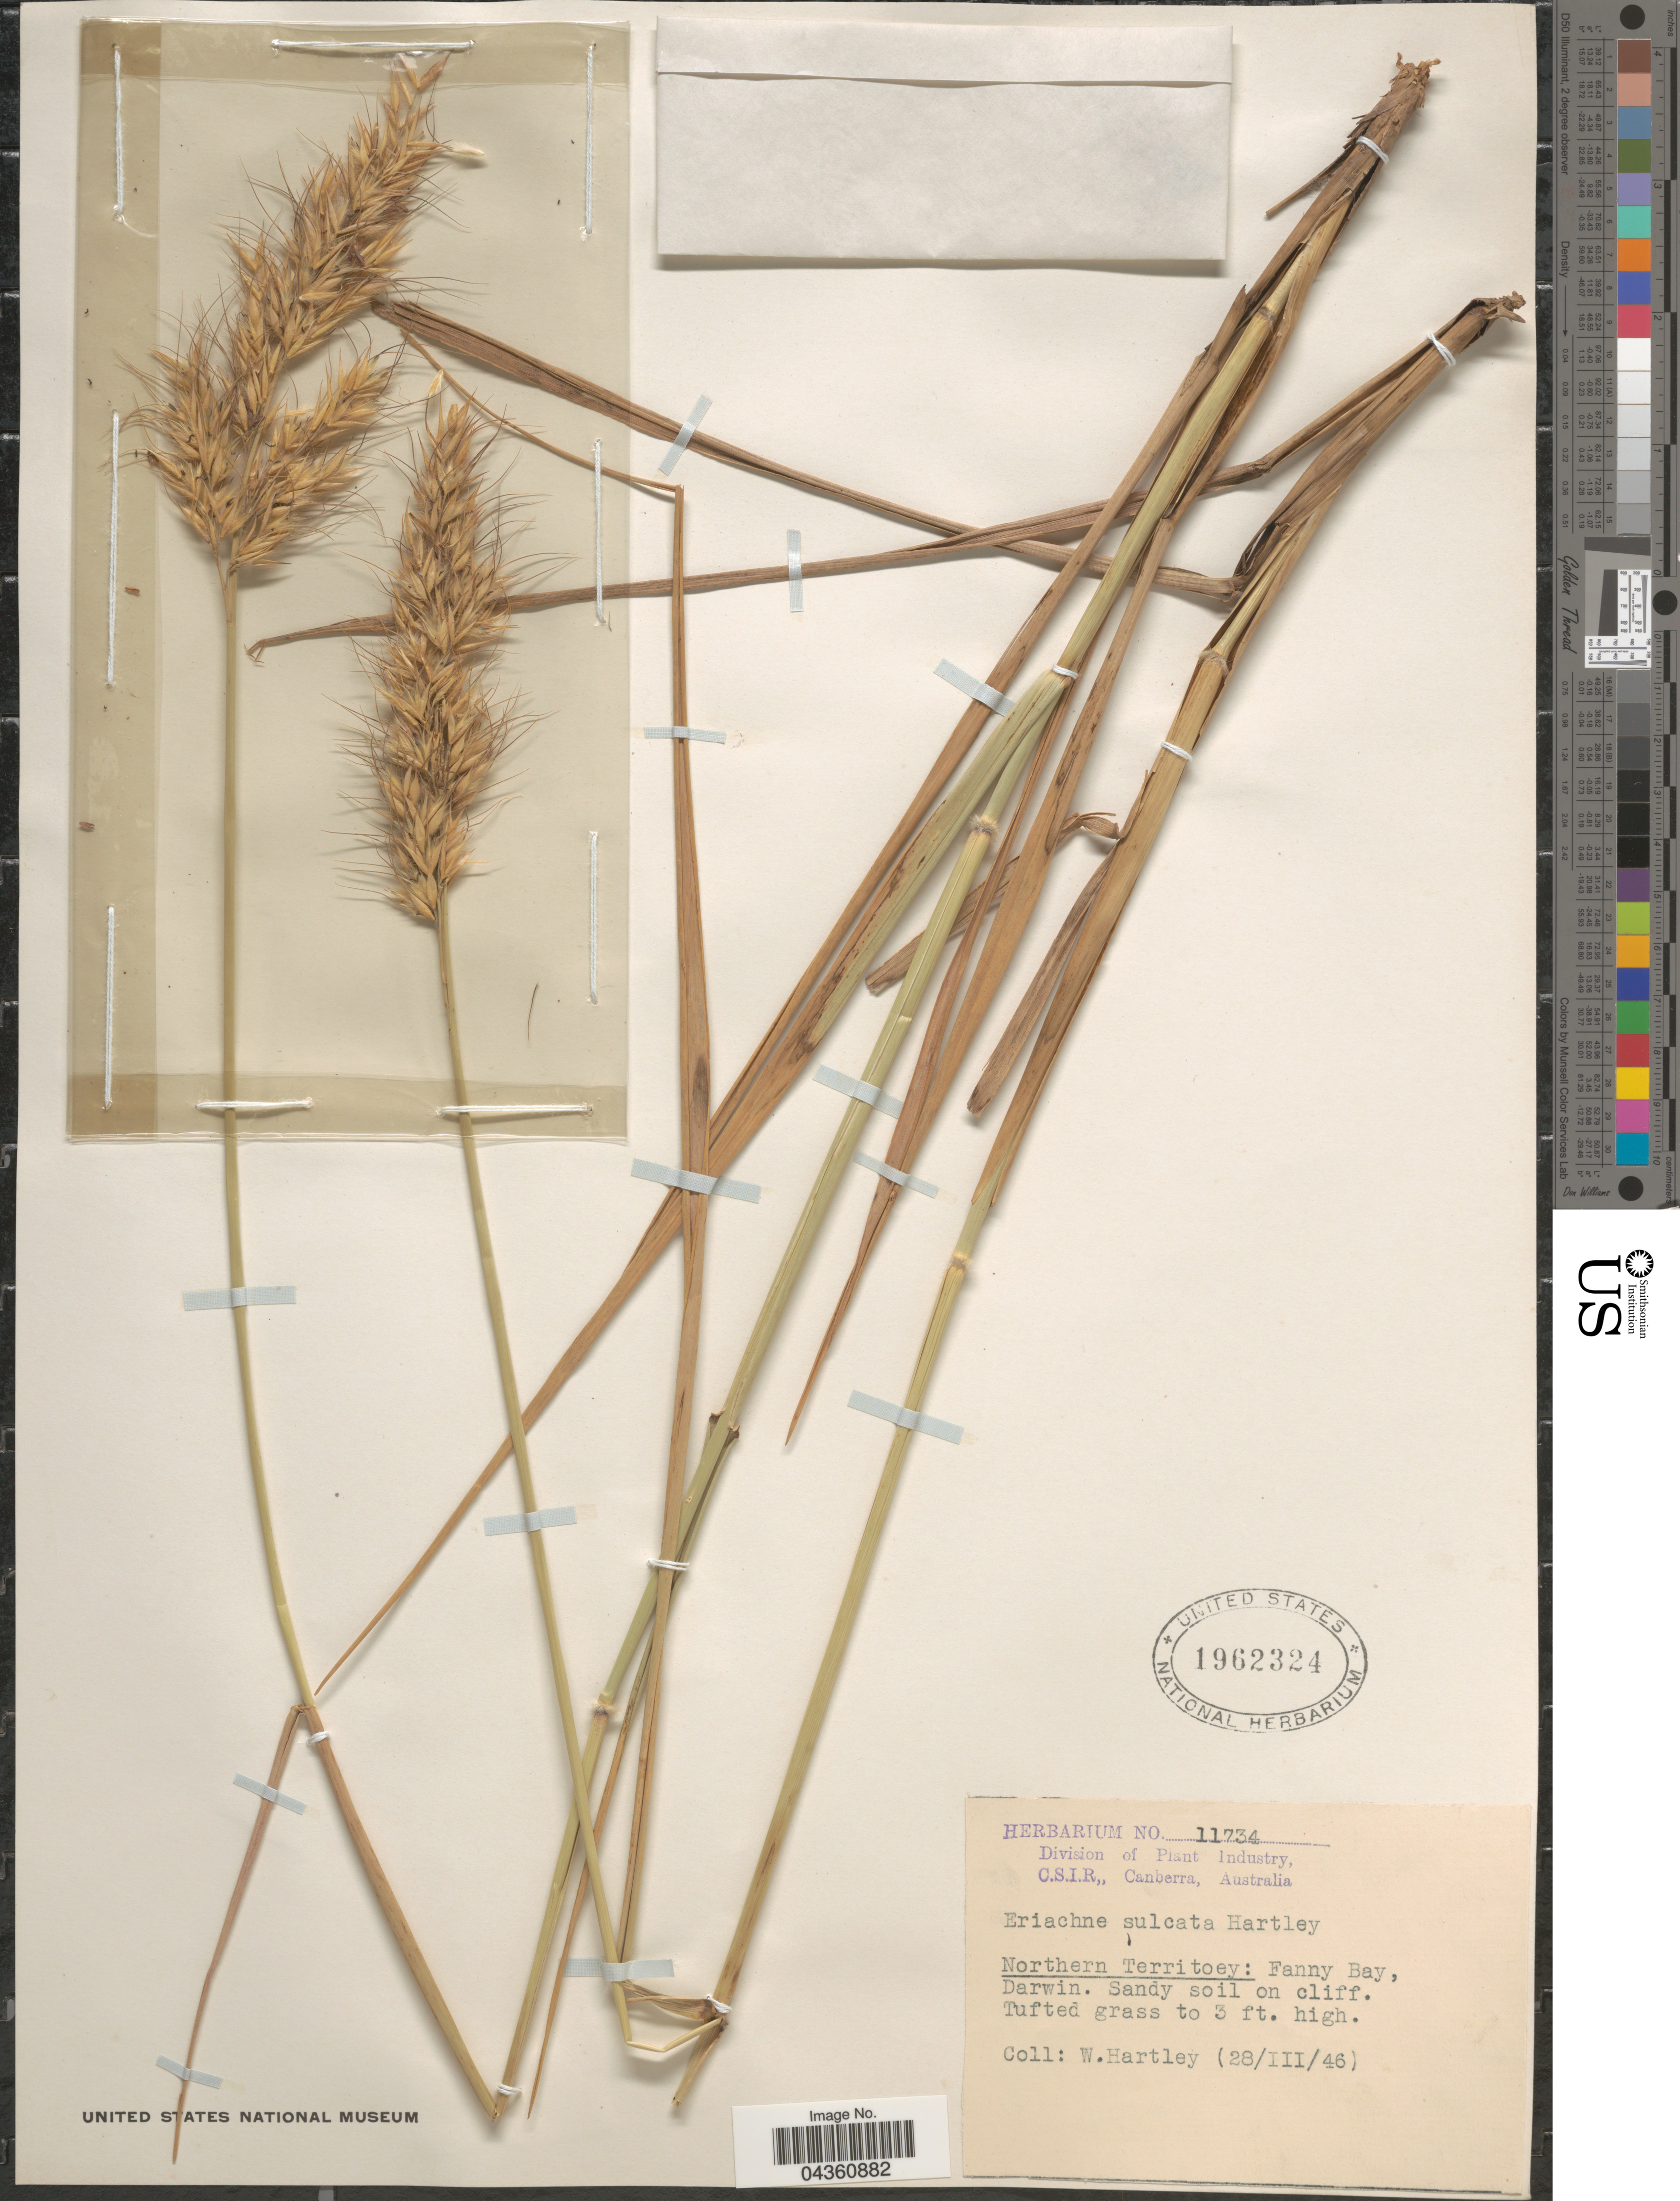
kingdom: Plantae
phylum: Tracheophyta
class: Liliopsida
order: Poales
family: Poaceae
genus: Eriachne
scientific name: Eriachne sulcata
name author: Hartley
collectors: W. Hartley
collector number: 11734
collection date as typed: Transcribed d/m/y: 28/3/46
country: Australia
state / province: Northern Territory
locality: Northern Territoey: Fanny Bay, Darwin.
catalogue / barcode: US 1962324